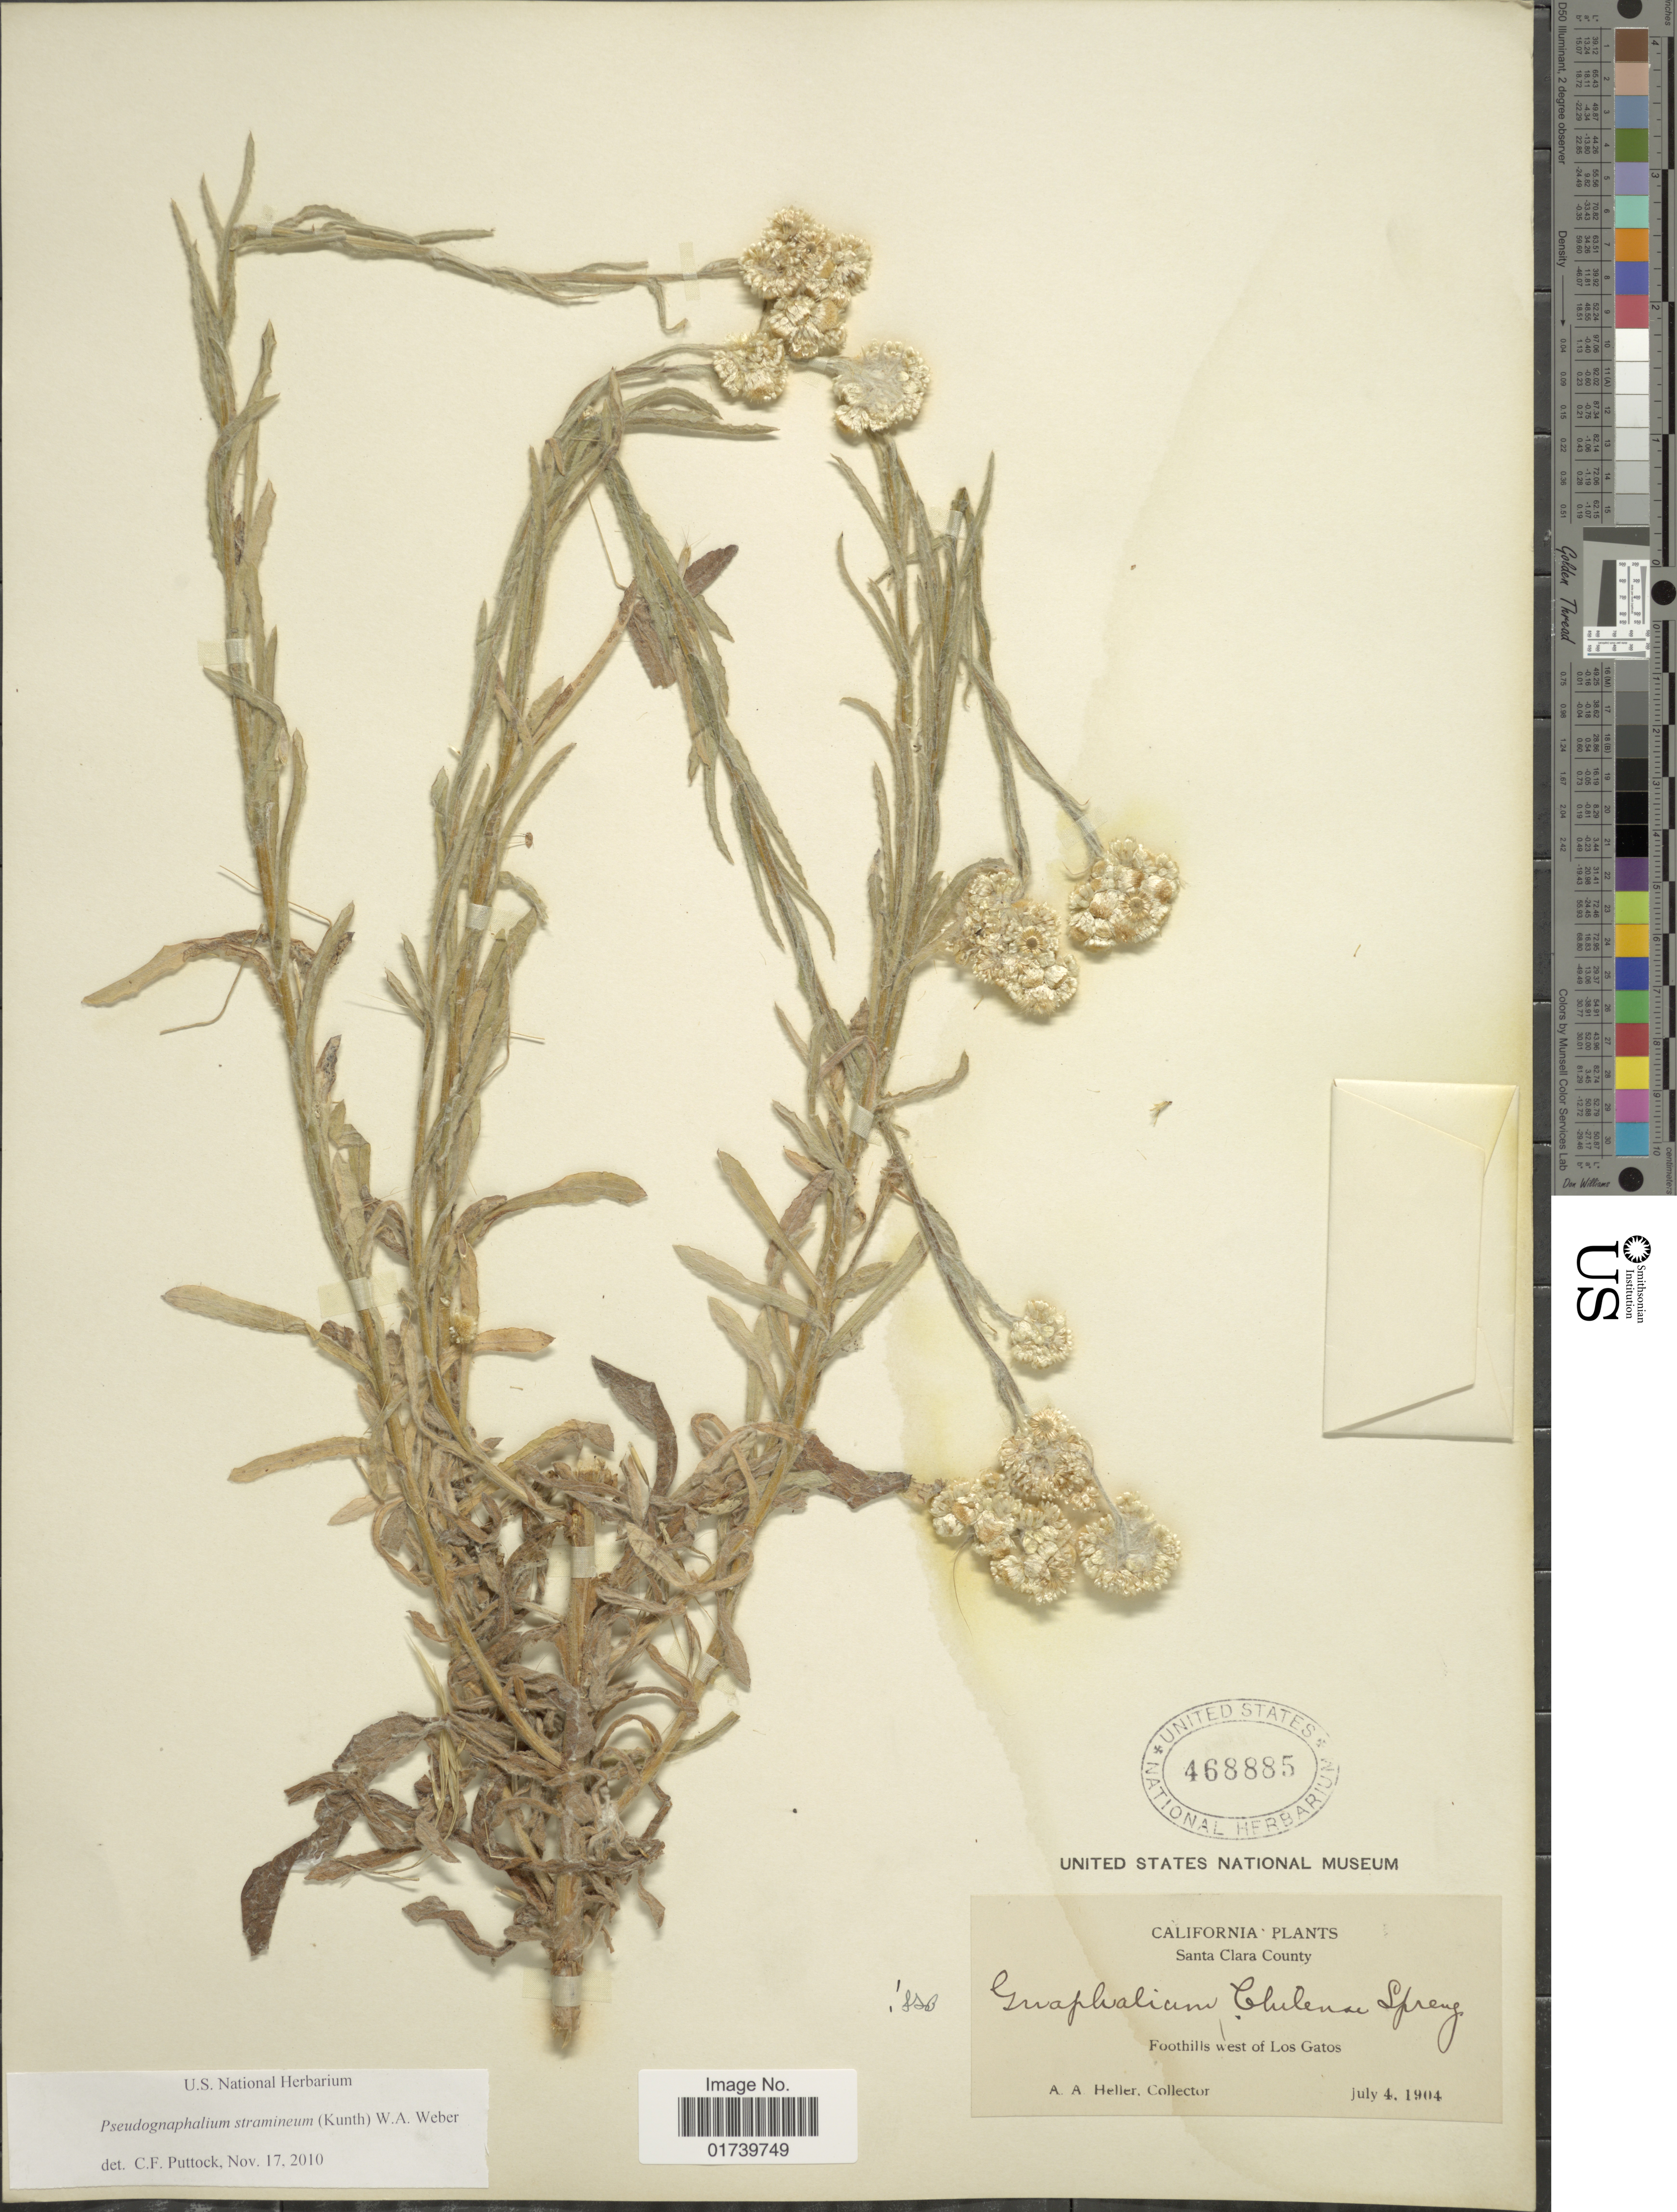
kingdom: Plantae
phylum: Tracheophyta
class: Magnoliopsida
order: Asterales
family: Asteraceae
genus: Pseudognaphalium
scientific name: Pseudognaphalium stramineum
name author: (Kunth) Anderb.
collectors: A. A. Heller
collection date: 1904-07-04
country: United States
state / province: California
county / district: Santa Clara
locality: Santa Clara County. Foothills west of Los Gatos.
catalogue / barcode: US 468885